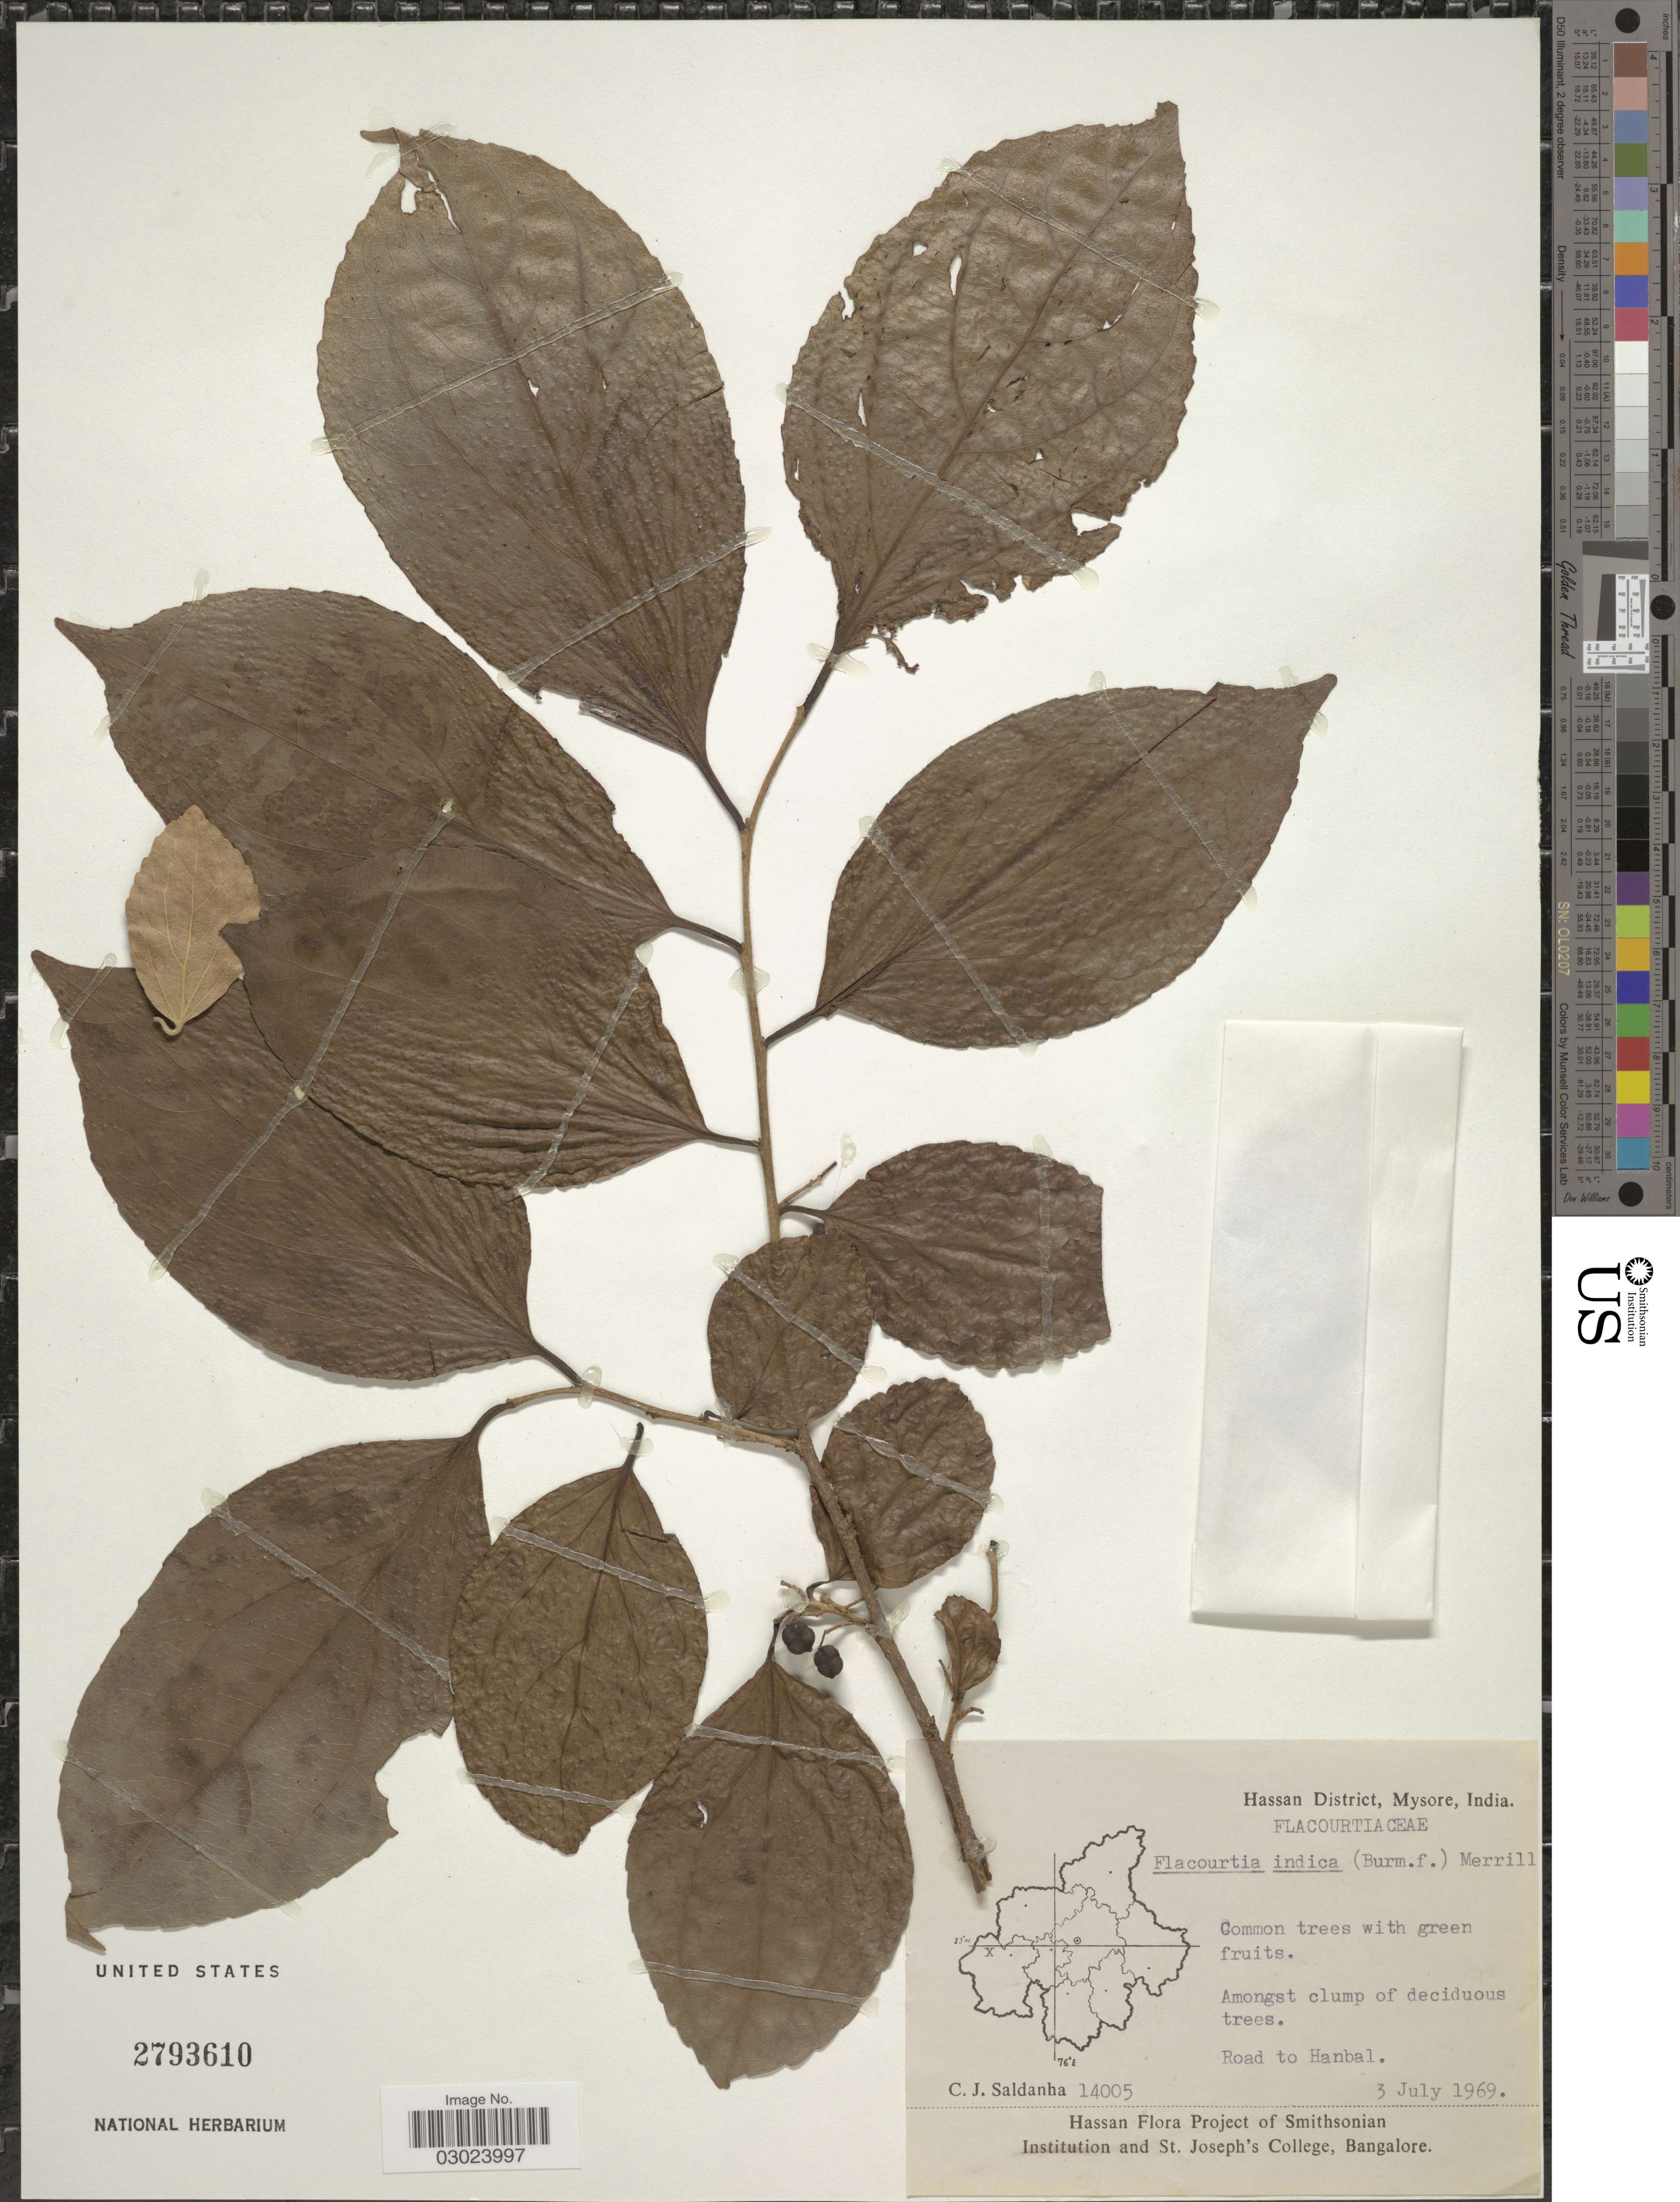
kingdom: Plantae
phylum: Tracheophyta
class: Magnoliopsida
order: Malpighiales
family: Salicaceae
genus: Flacourtia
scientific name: Flacourtia indica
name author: (Burm. f.) Merr.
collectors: C. J. Saldanha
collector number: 14005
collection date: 1969-07-03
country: India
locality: Hassan District, Mysore. Road to Hanbal.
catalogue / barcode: US 2793610